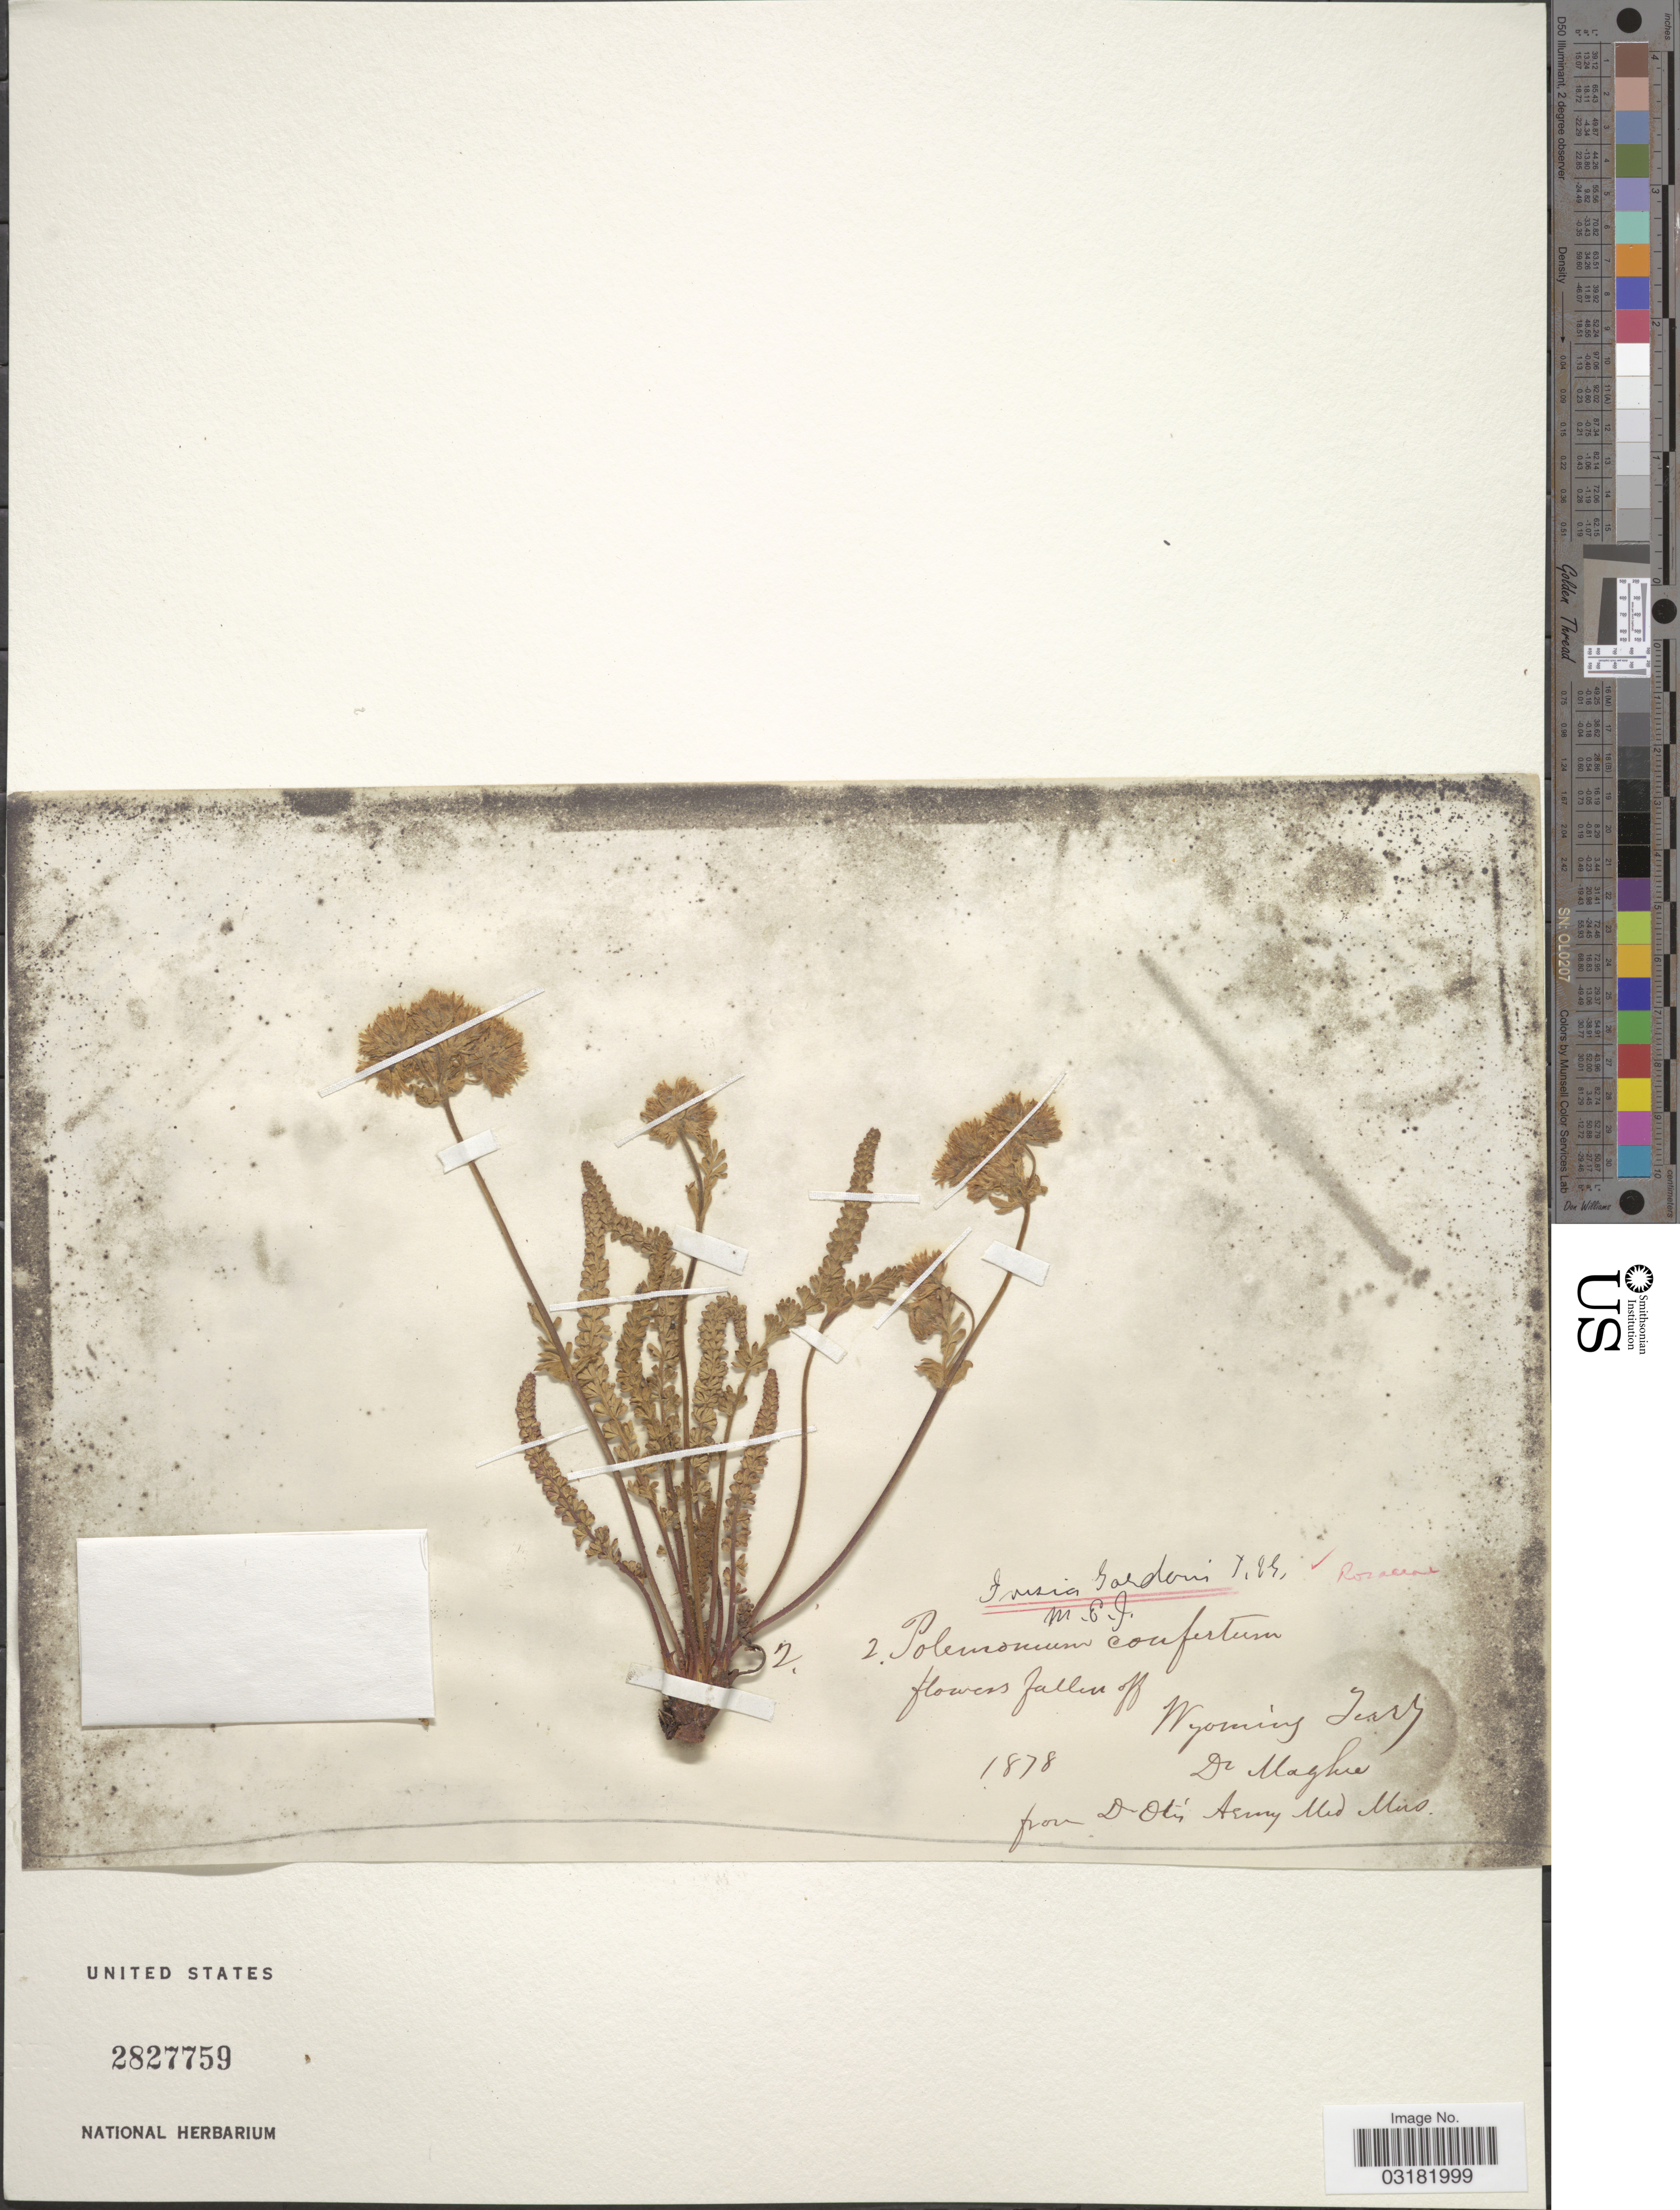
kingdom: Plantae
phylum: Tracheophyta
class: Magnoliopsida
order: Ericales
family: Polemoniaceae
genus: Polemonium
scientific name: Polemonium viscosum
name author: Nutt.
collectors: -. Maghee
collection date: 1878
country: United States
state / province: Wyoming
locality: Wyoming Terry.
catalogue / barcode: US 2827759